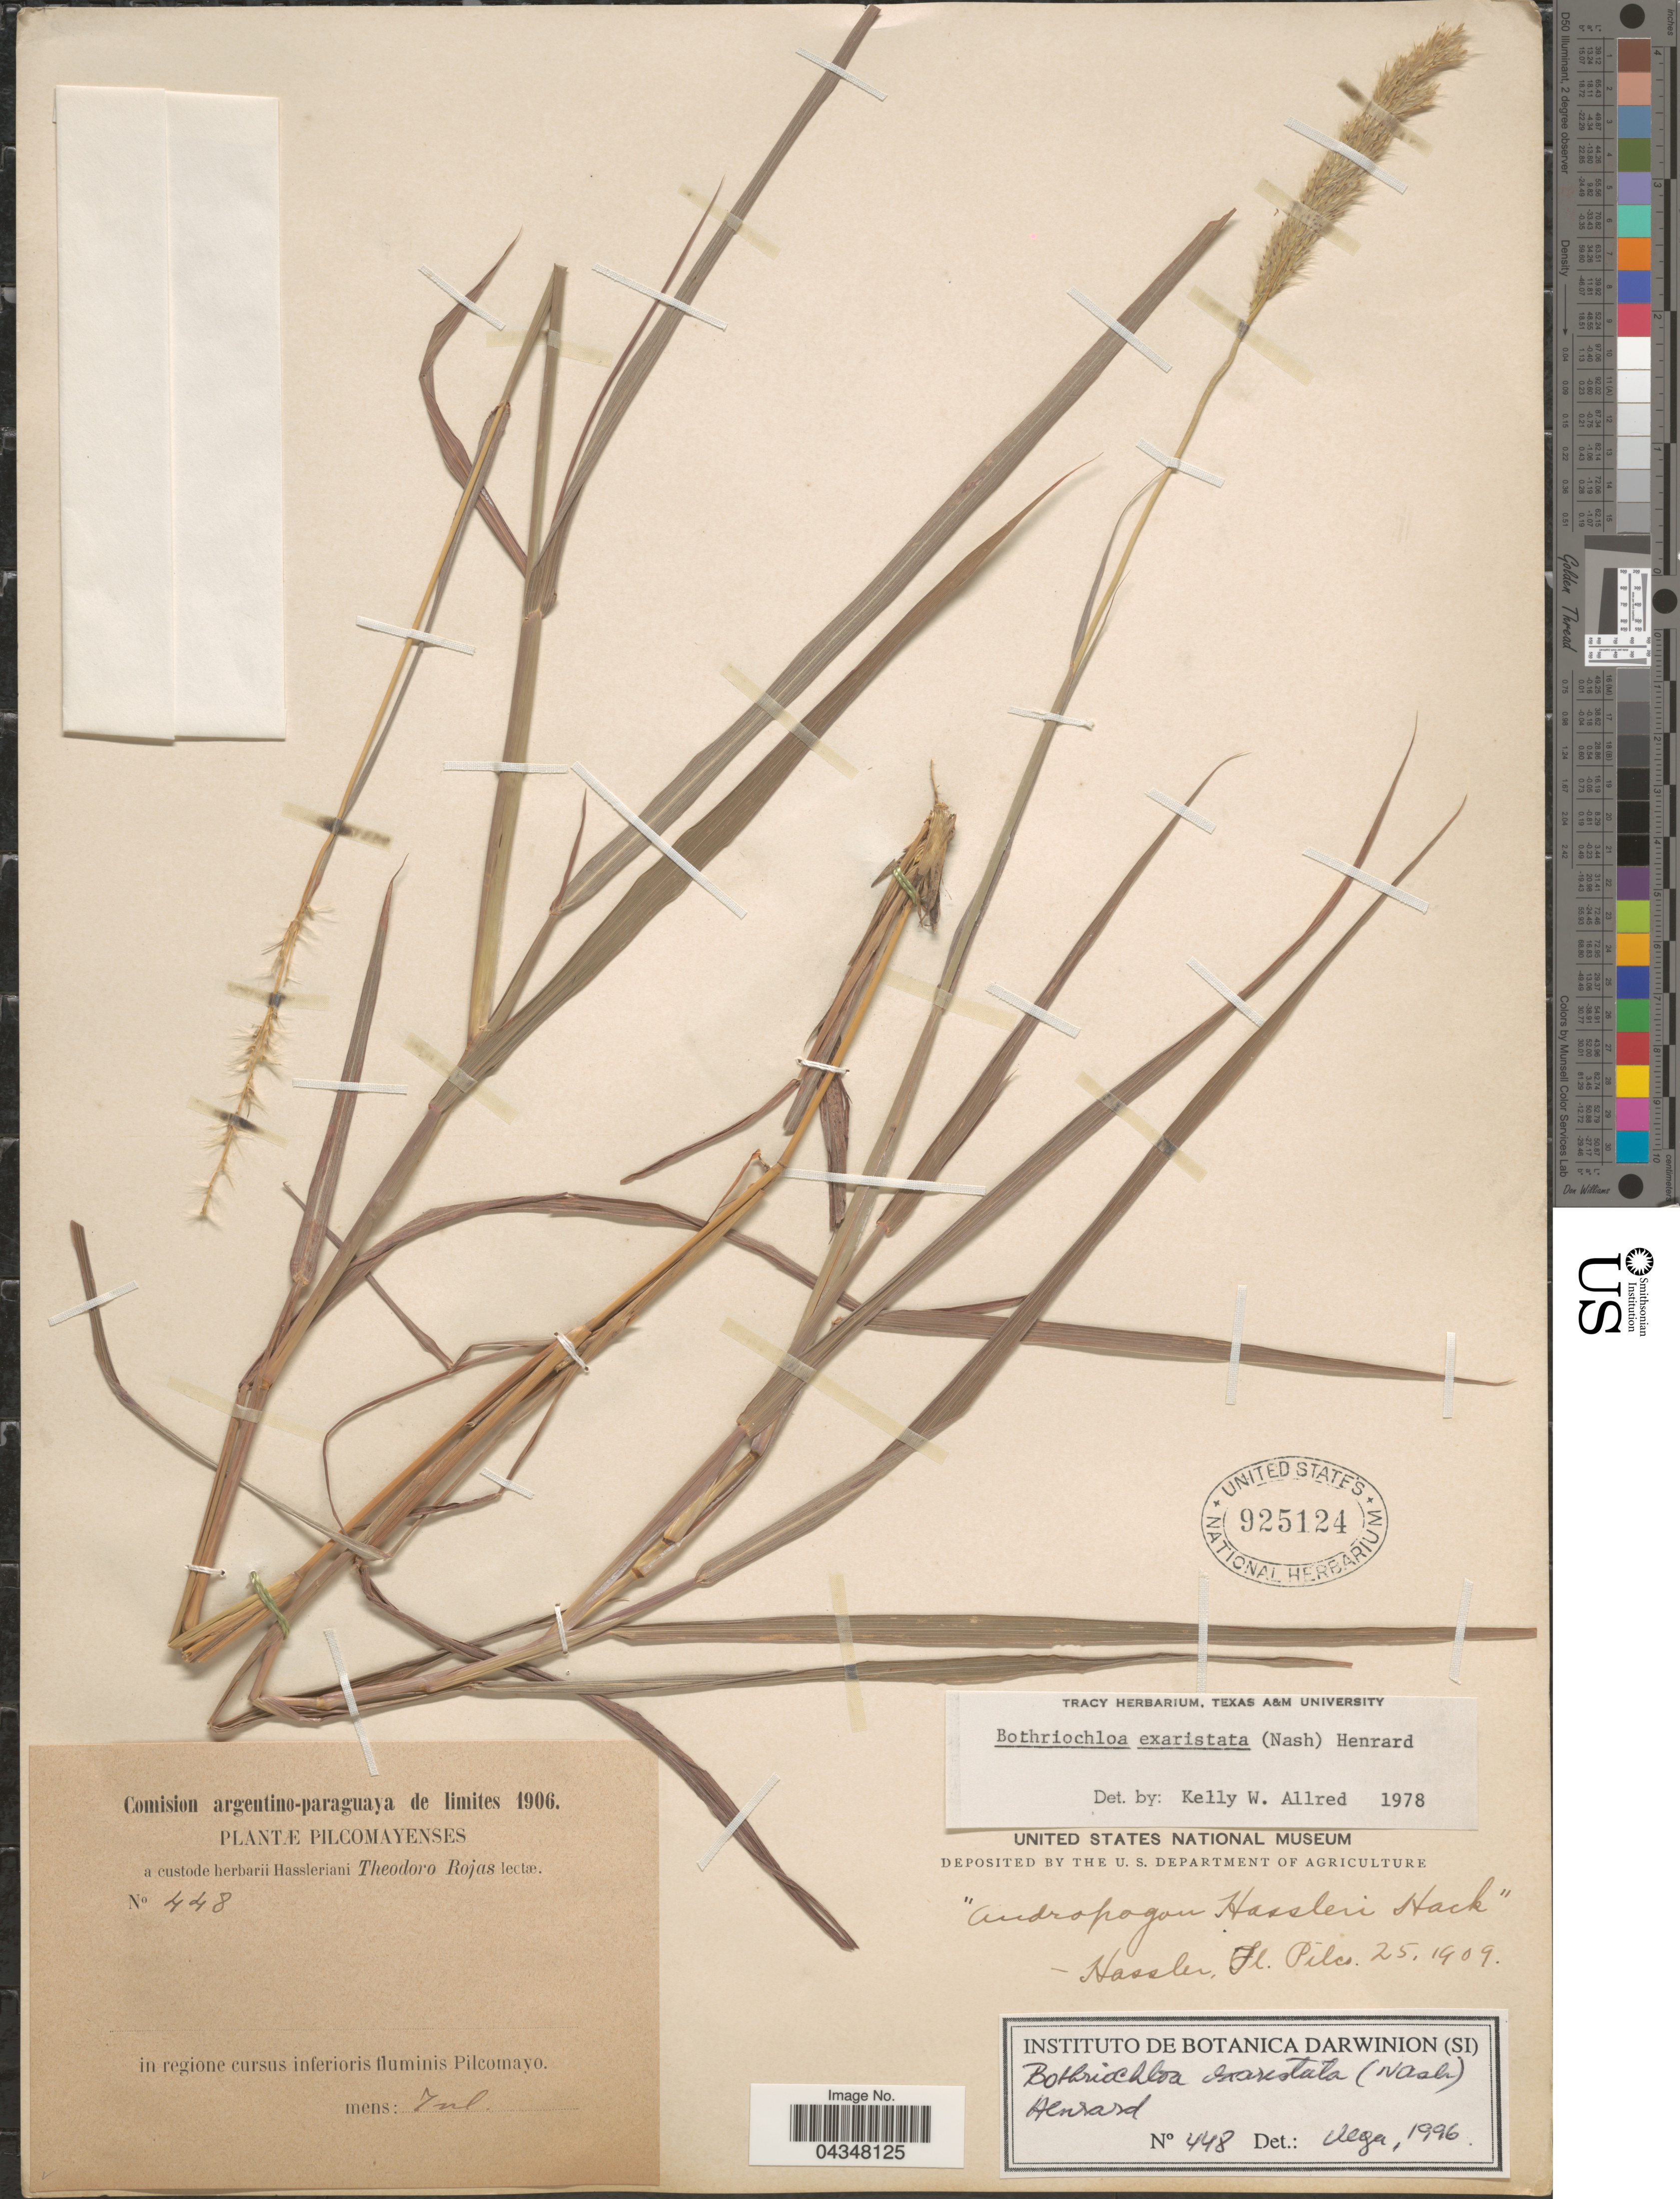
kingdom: Plantae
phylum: Tracheophyta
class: Liliopsida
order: Poales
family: Poaceae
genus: Bothriochloa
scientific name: Bothriochloa exaristata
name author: (Nash) Henr.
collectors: T. Rojas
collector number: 448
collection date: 1906-07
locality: Comision argentino-paraguaya de limites 1906. In regione cursus inferioris fluminis Pilcomayo.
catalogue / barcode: US 925124